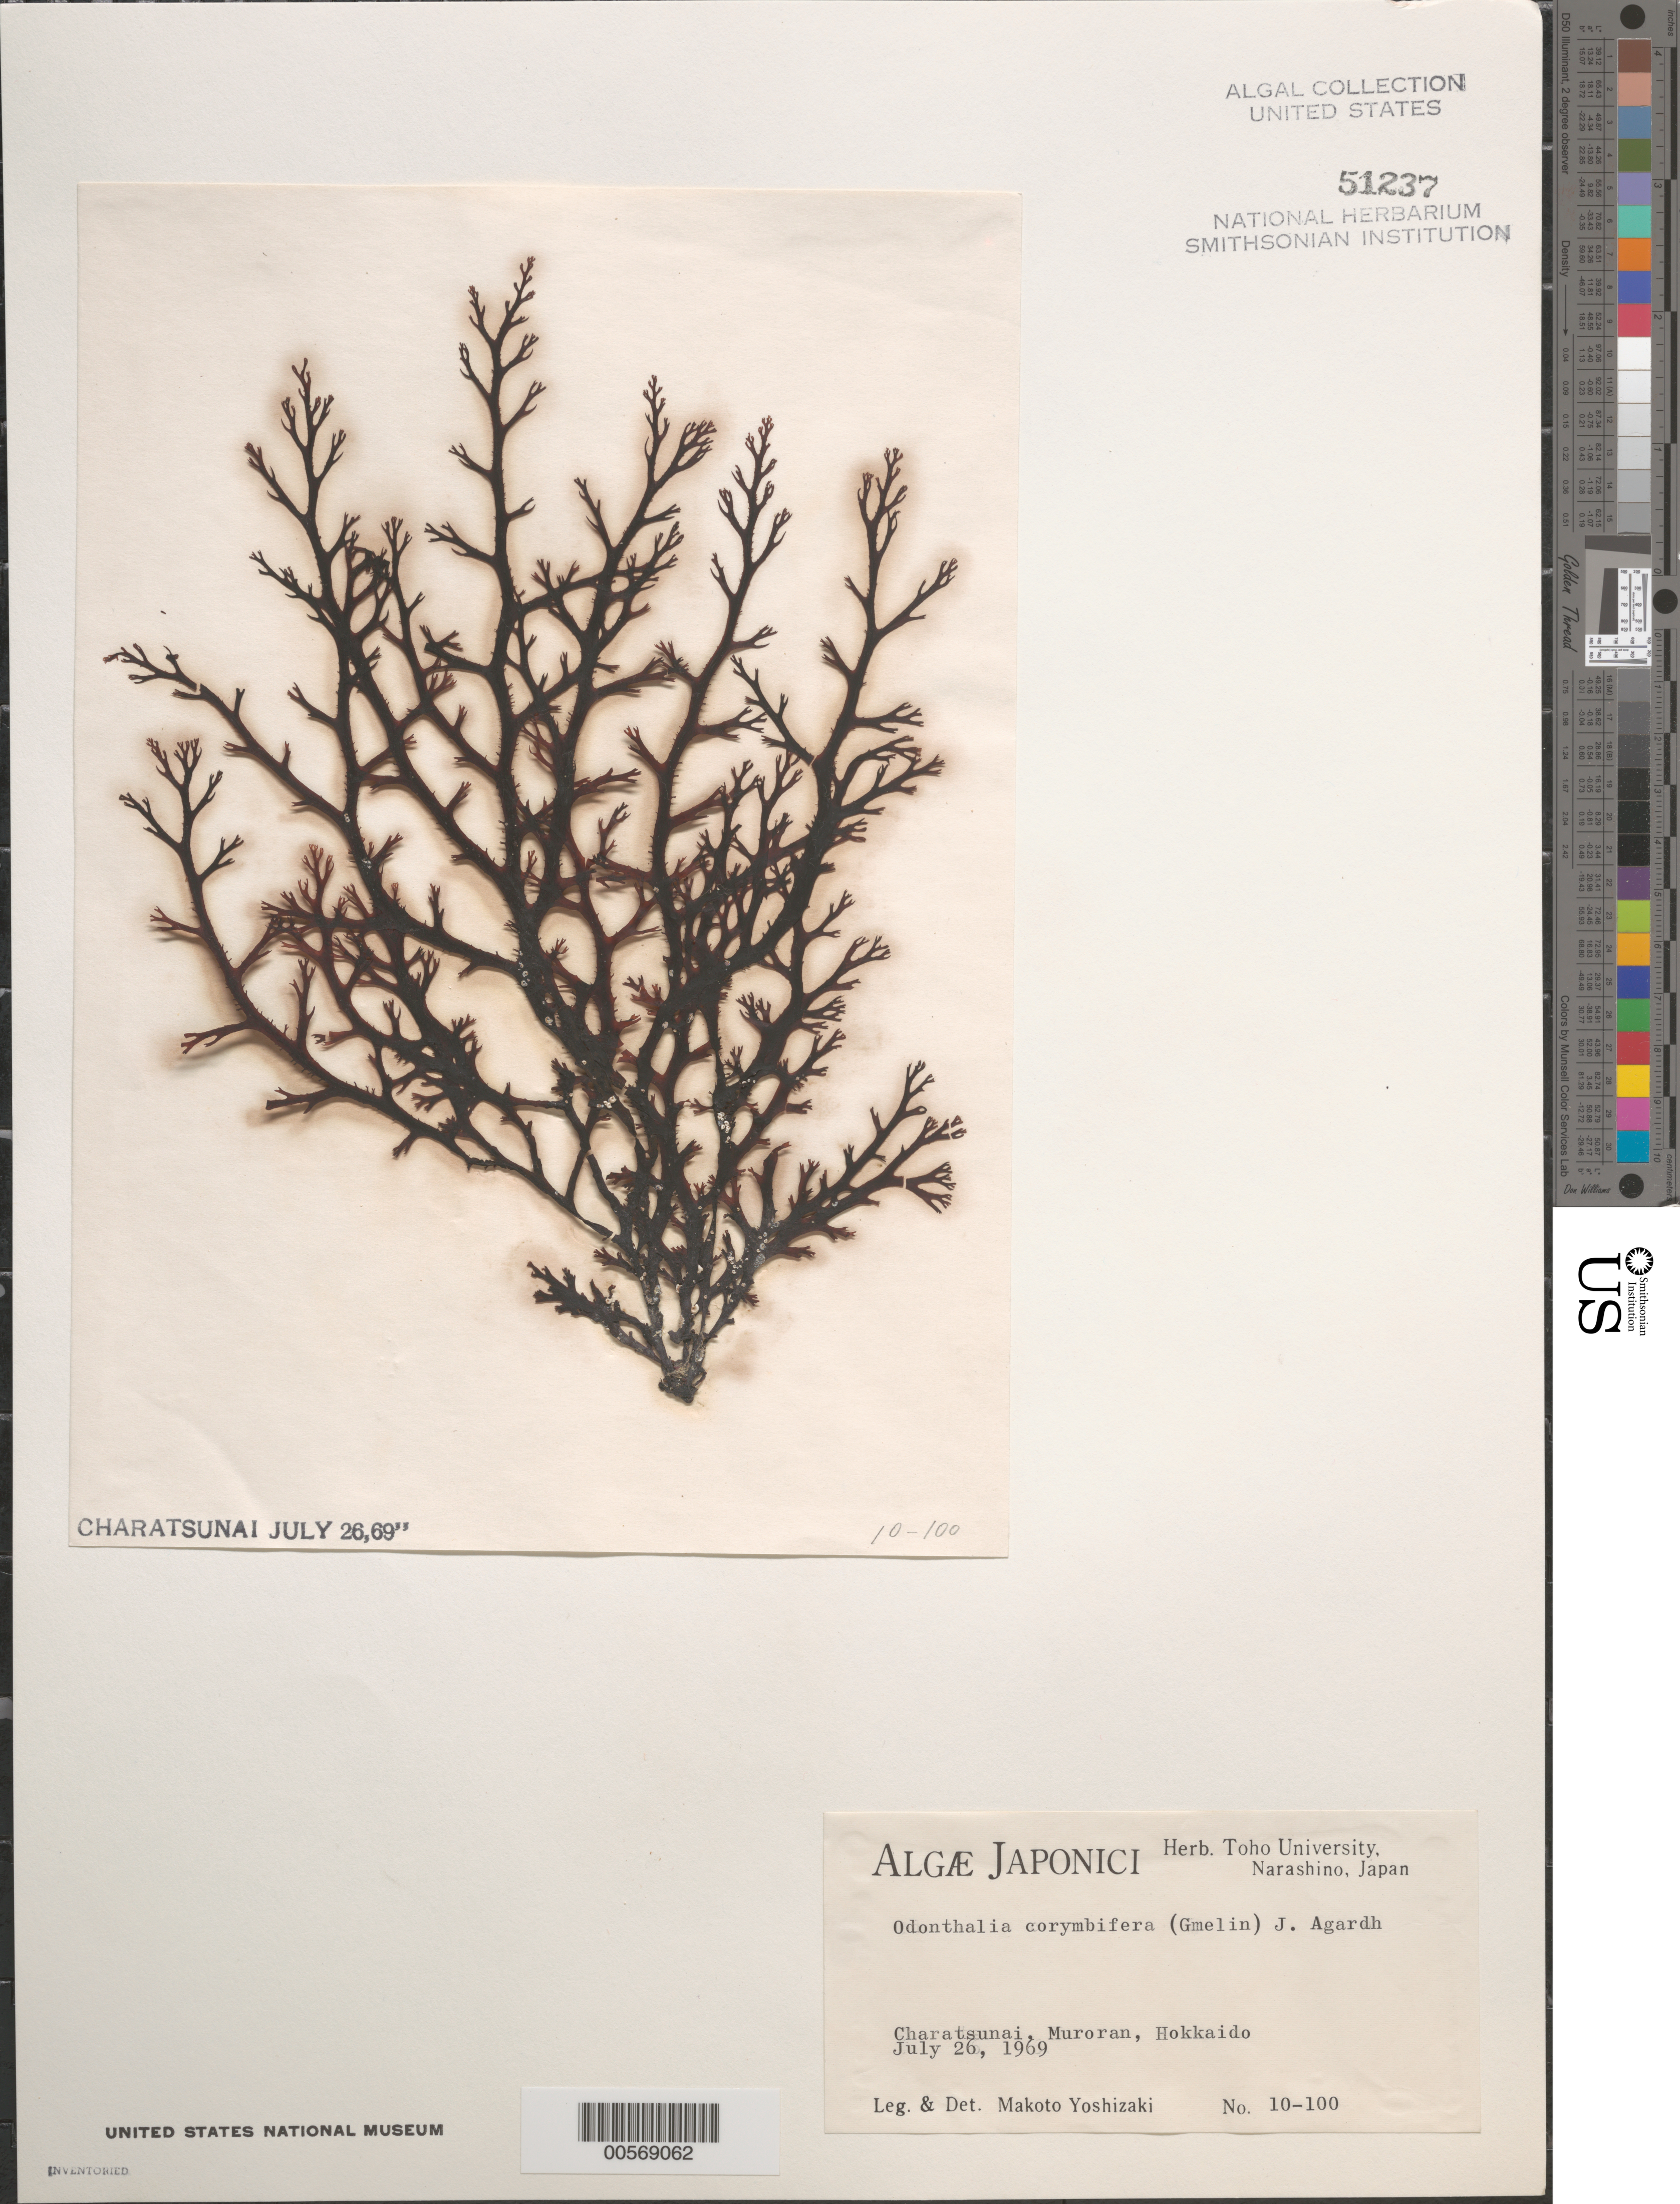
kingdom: Plantae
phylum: Rhodophyta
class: Florideophyceae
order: Ceramiales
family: Rhodomelaceae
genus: Odonthalia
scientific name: Odonthalia corymbifera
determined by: Yoshizaki, M.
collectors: M. Yoshizaki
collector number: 10-100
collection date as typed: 26 Jul 1969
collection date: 1969-07-26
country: Japan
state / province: Hokkaido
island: Hokkaido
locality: Charatsunai, Muroran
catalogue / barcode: US 51237